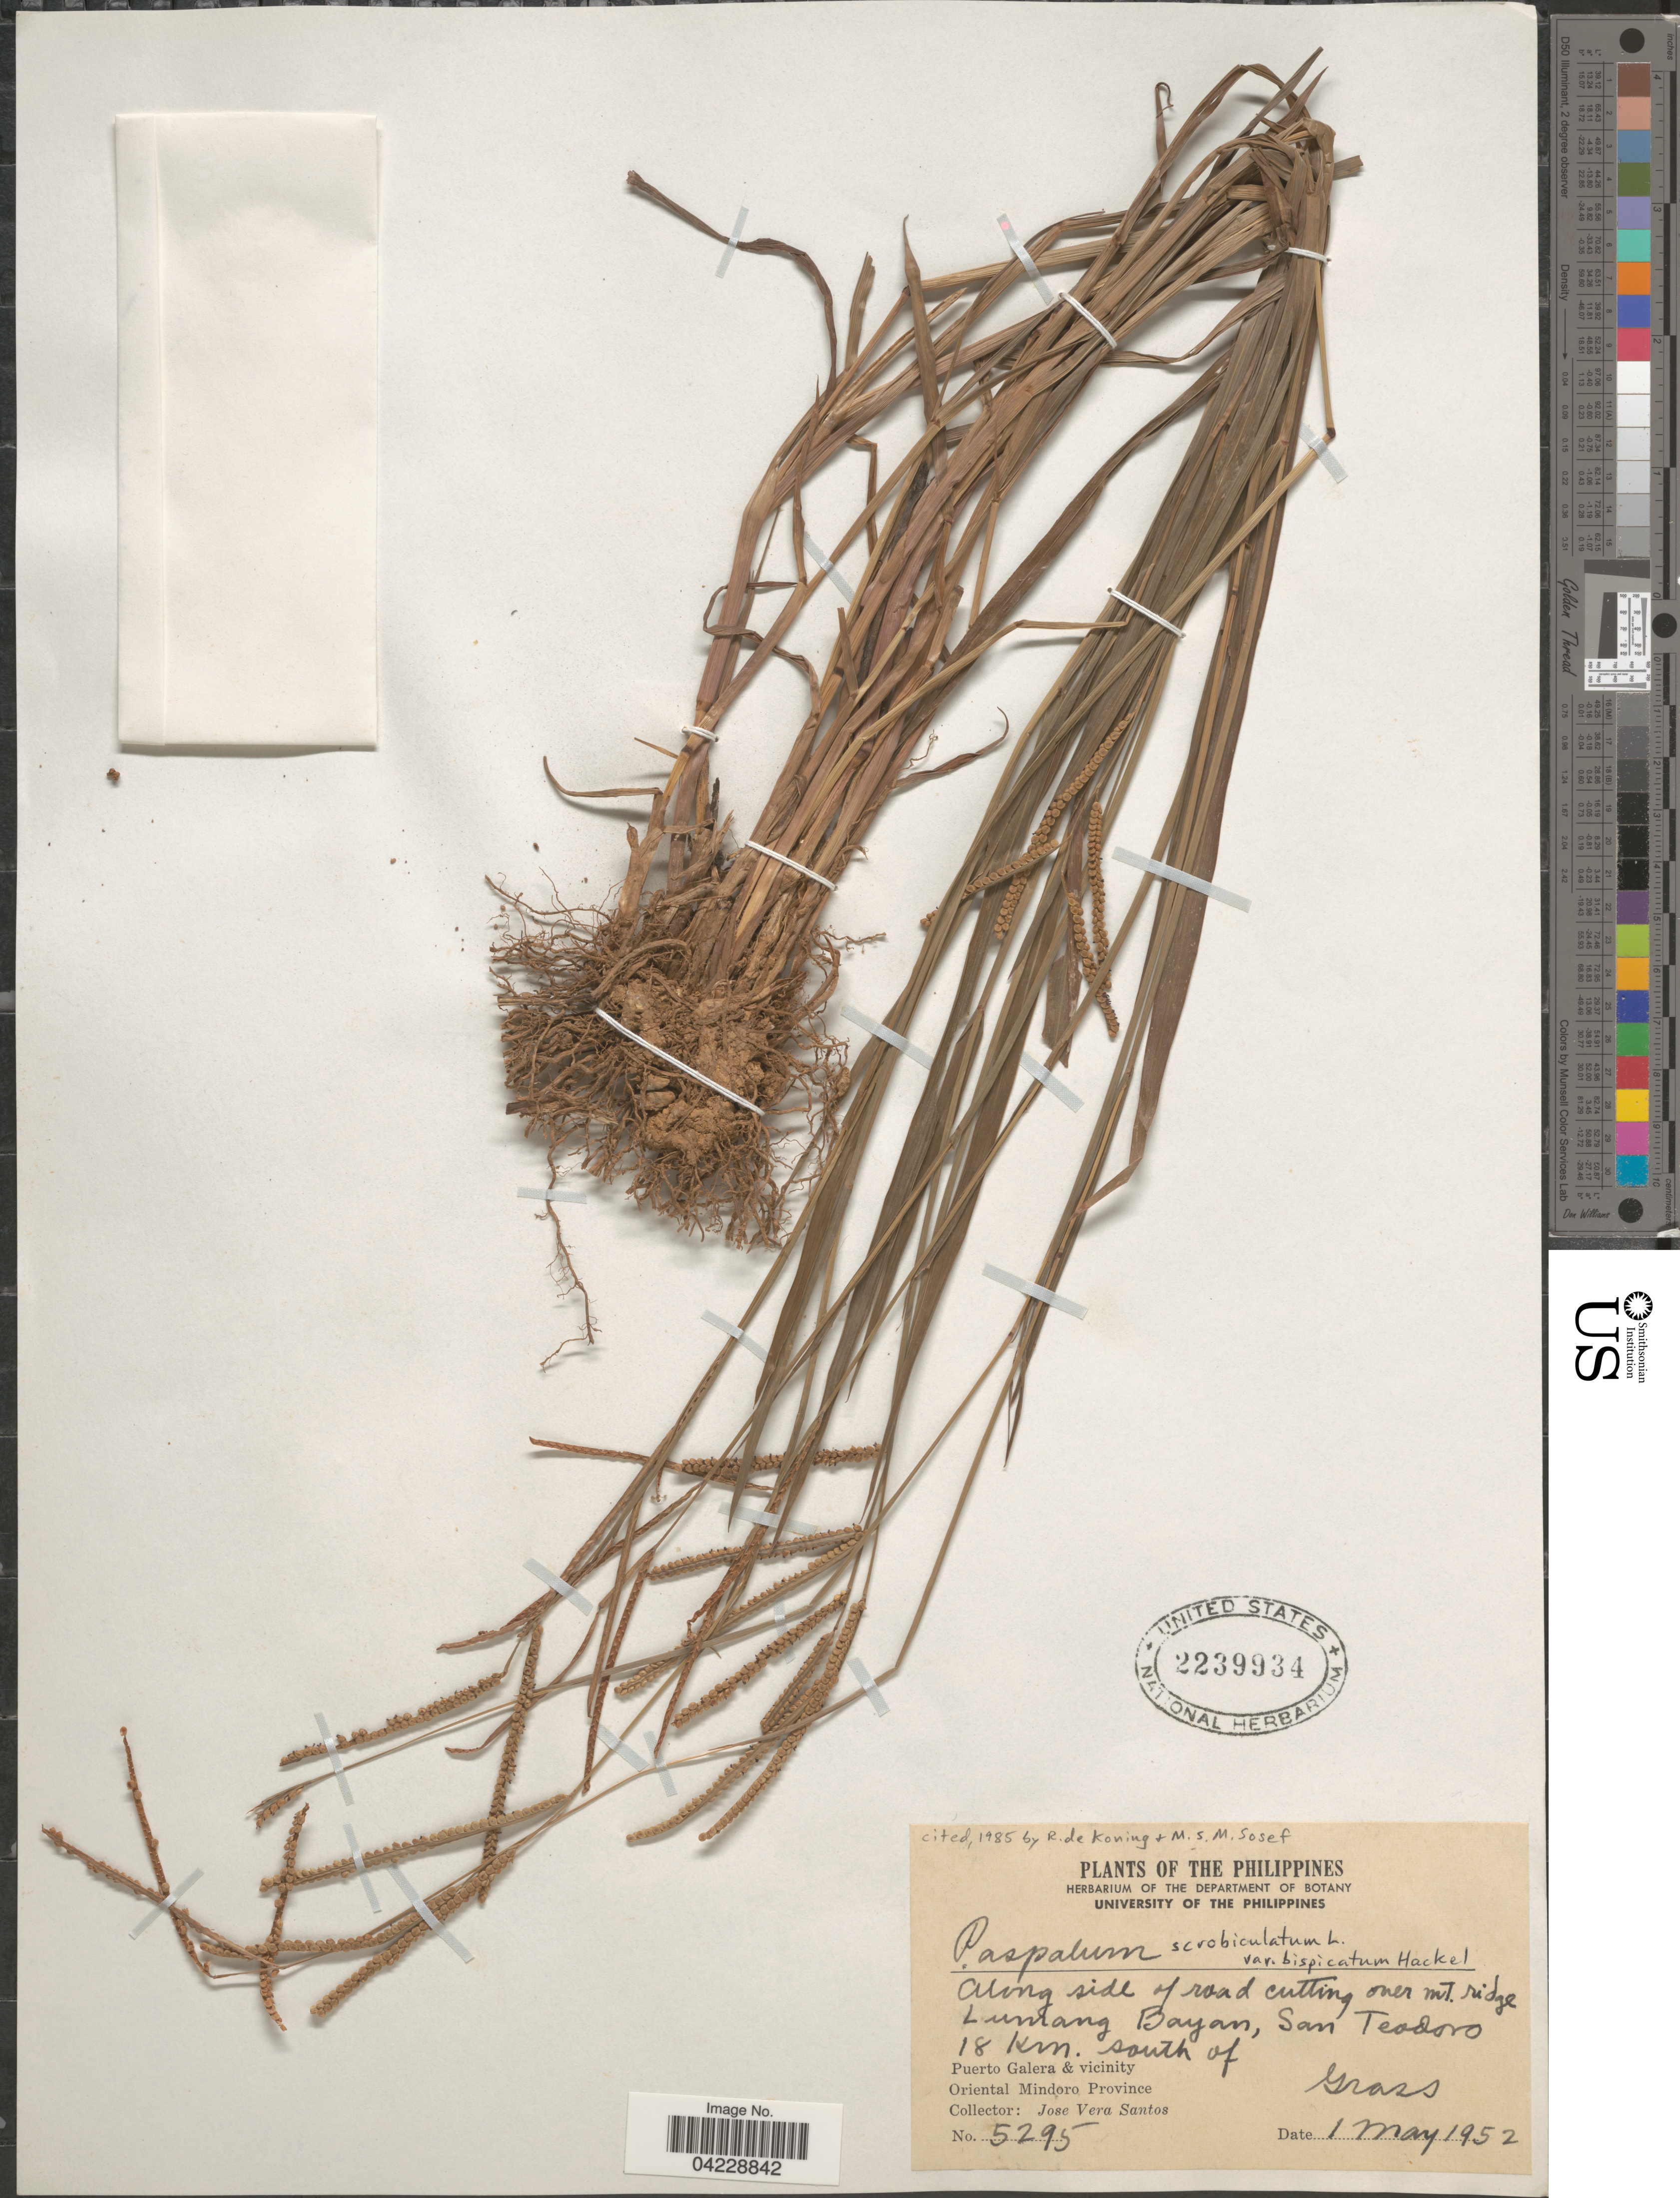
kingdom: Plantae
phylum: Tracheophyta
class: Liliopsida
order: Poales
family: Poaceae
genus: Paspalum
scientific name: Paspalum scrobiculatum var. bispicatum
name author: Hack. ex Merr.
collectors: J. Vera Santos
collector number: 5295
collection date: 1952-05-01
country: Philippines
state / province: Mimaropa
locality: Along side of road cutting over mt. ridge Lumang Bayan, San Teodoro 18 Km. south of Puerto Galera & vicinity. Oriental Mindoro Province.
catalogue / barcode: US 2239934